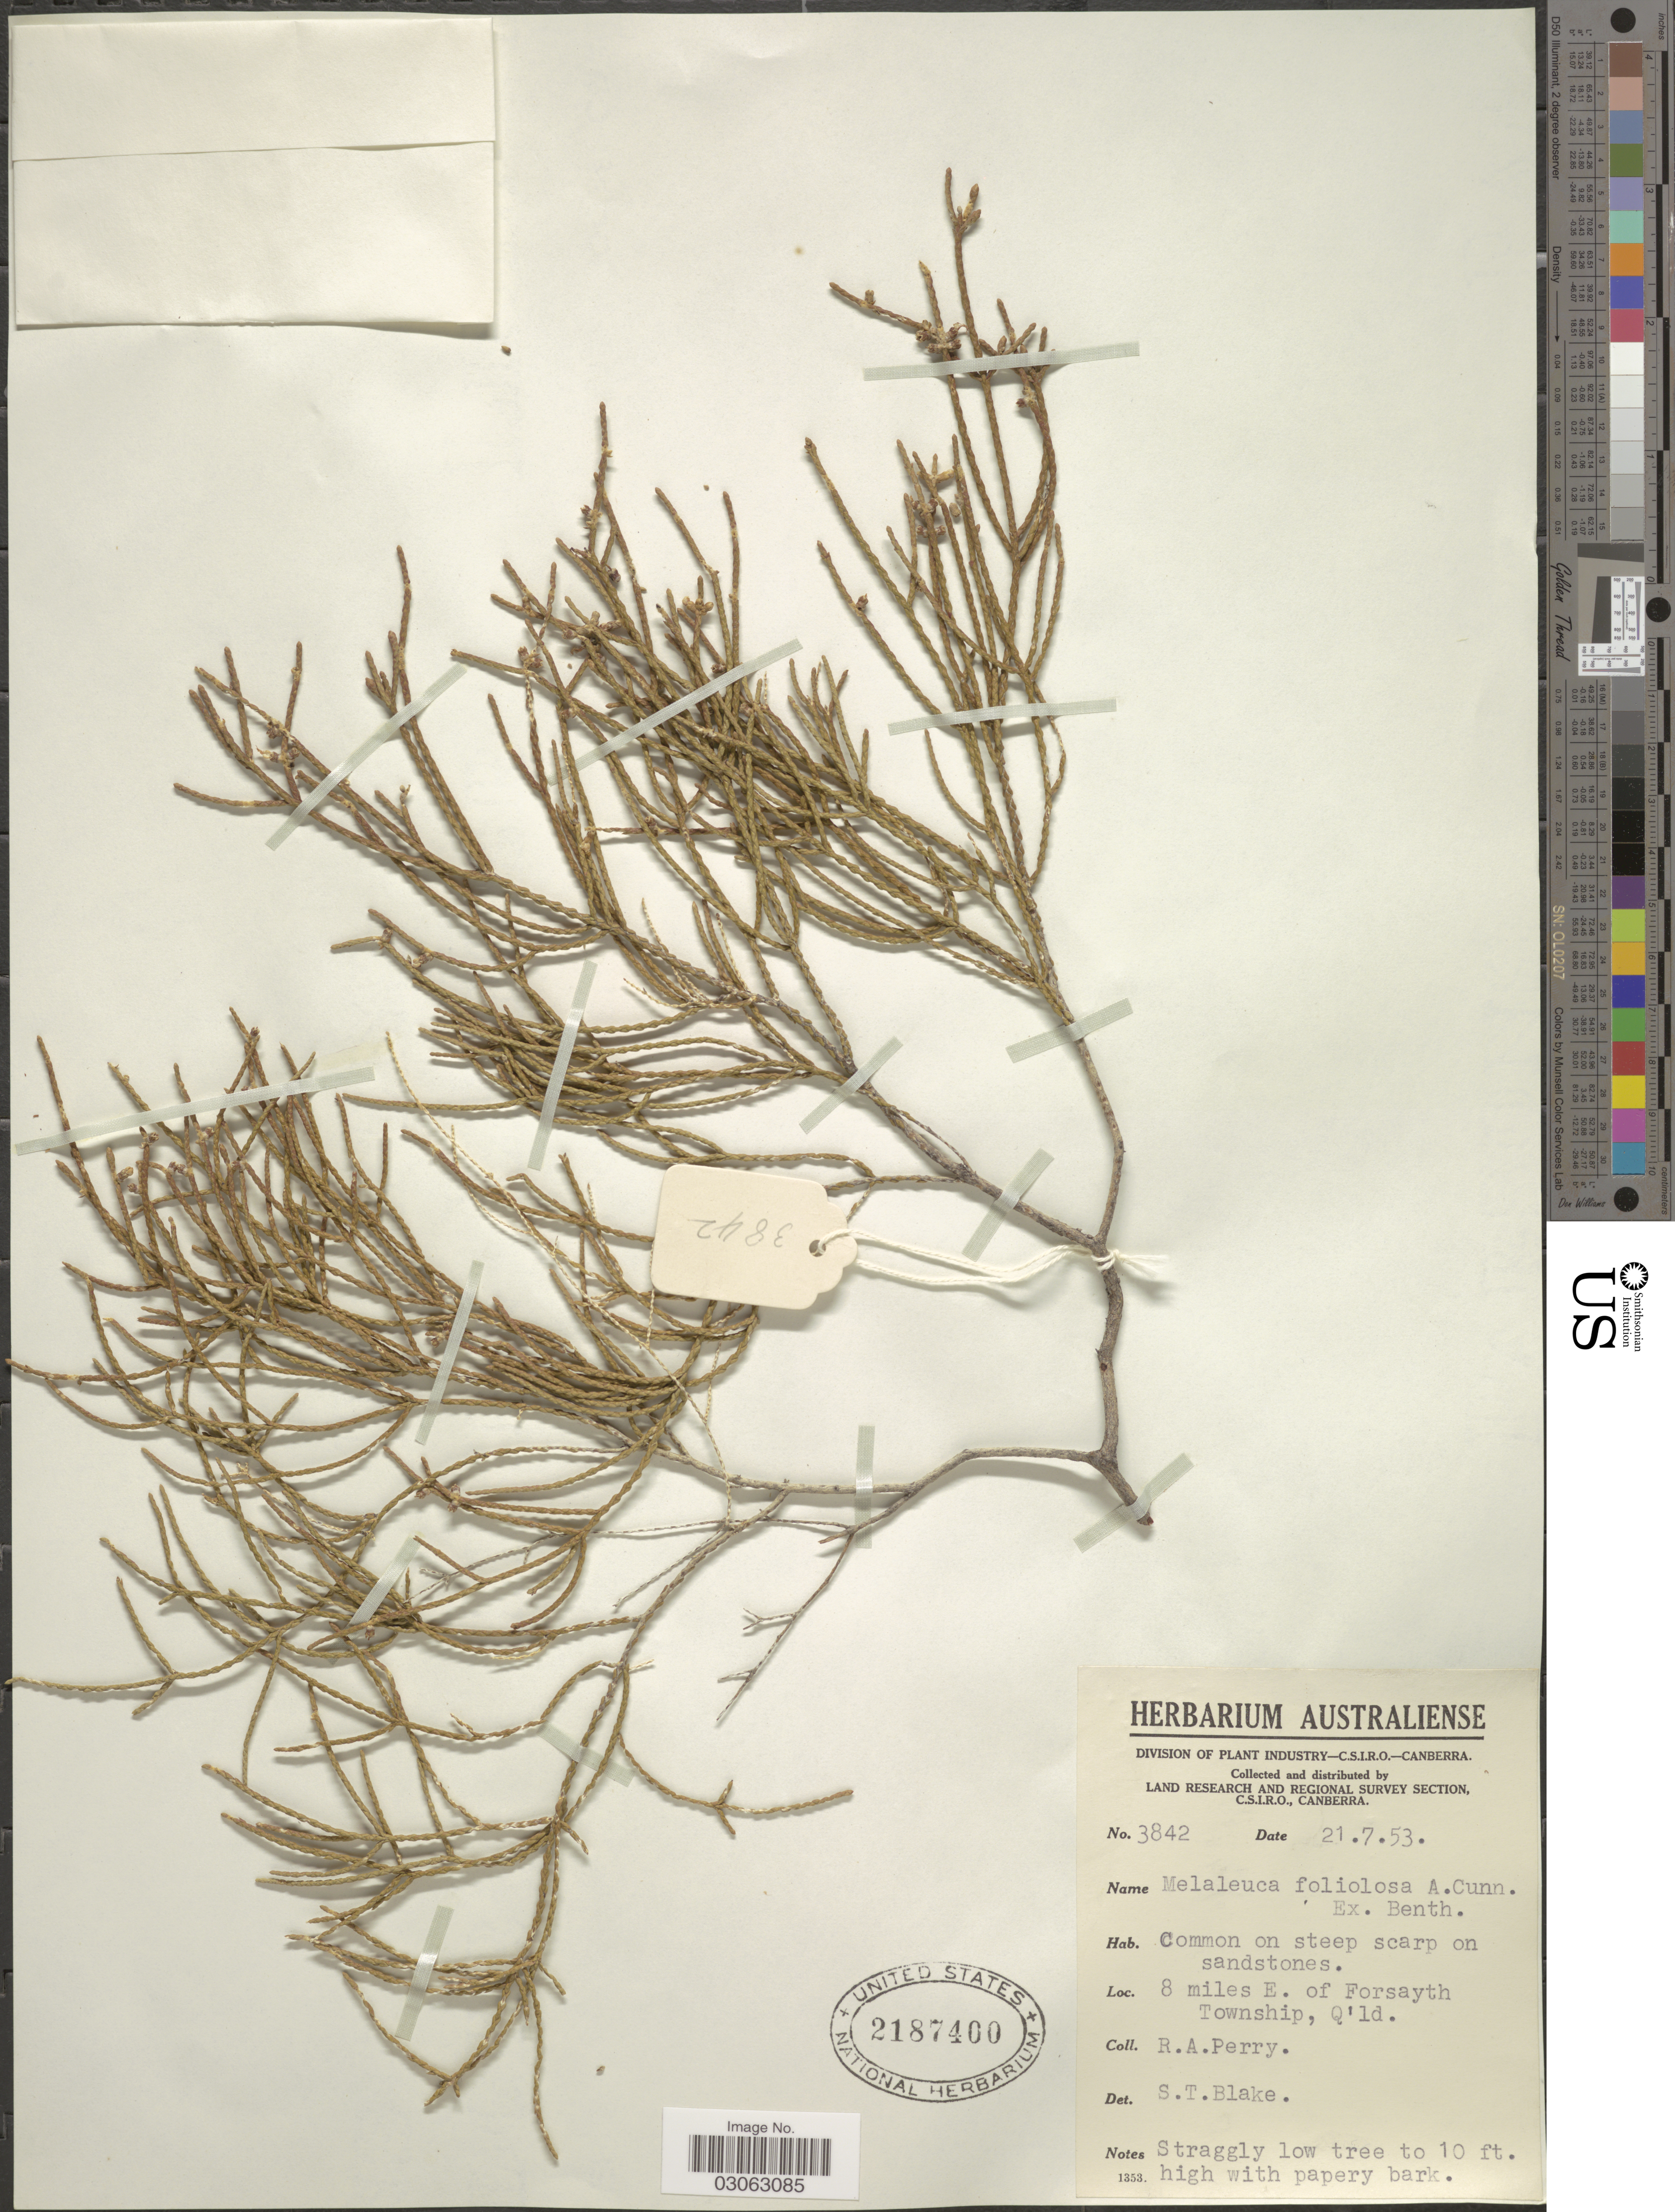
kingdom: Plantae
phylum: Tracheophyta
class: Magnoliopsida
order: Myrtales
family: Myrtaceae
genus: Melaleuca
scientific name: Melaleuca foliolosa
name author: A. Cunn. ex Benth.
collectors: Perry, R. A.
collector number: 3842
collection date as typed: Transcribed d/m/y: 21/7/53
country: Australia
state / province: Queensland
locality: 8 miles E. of Forsayth Township, Q'ld.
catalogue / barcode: US 2187400